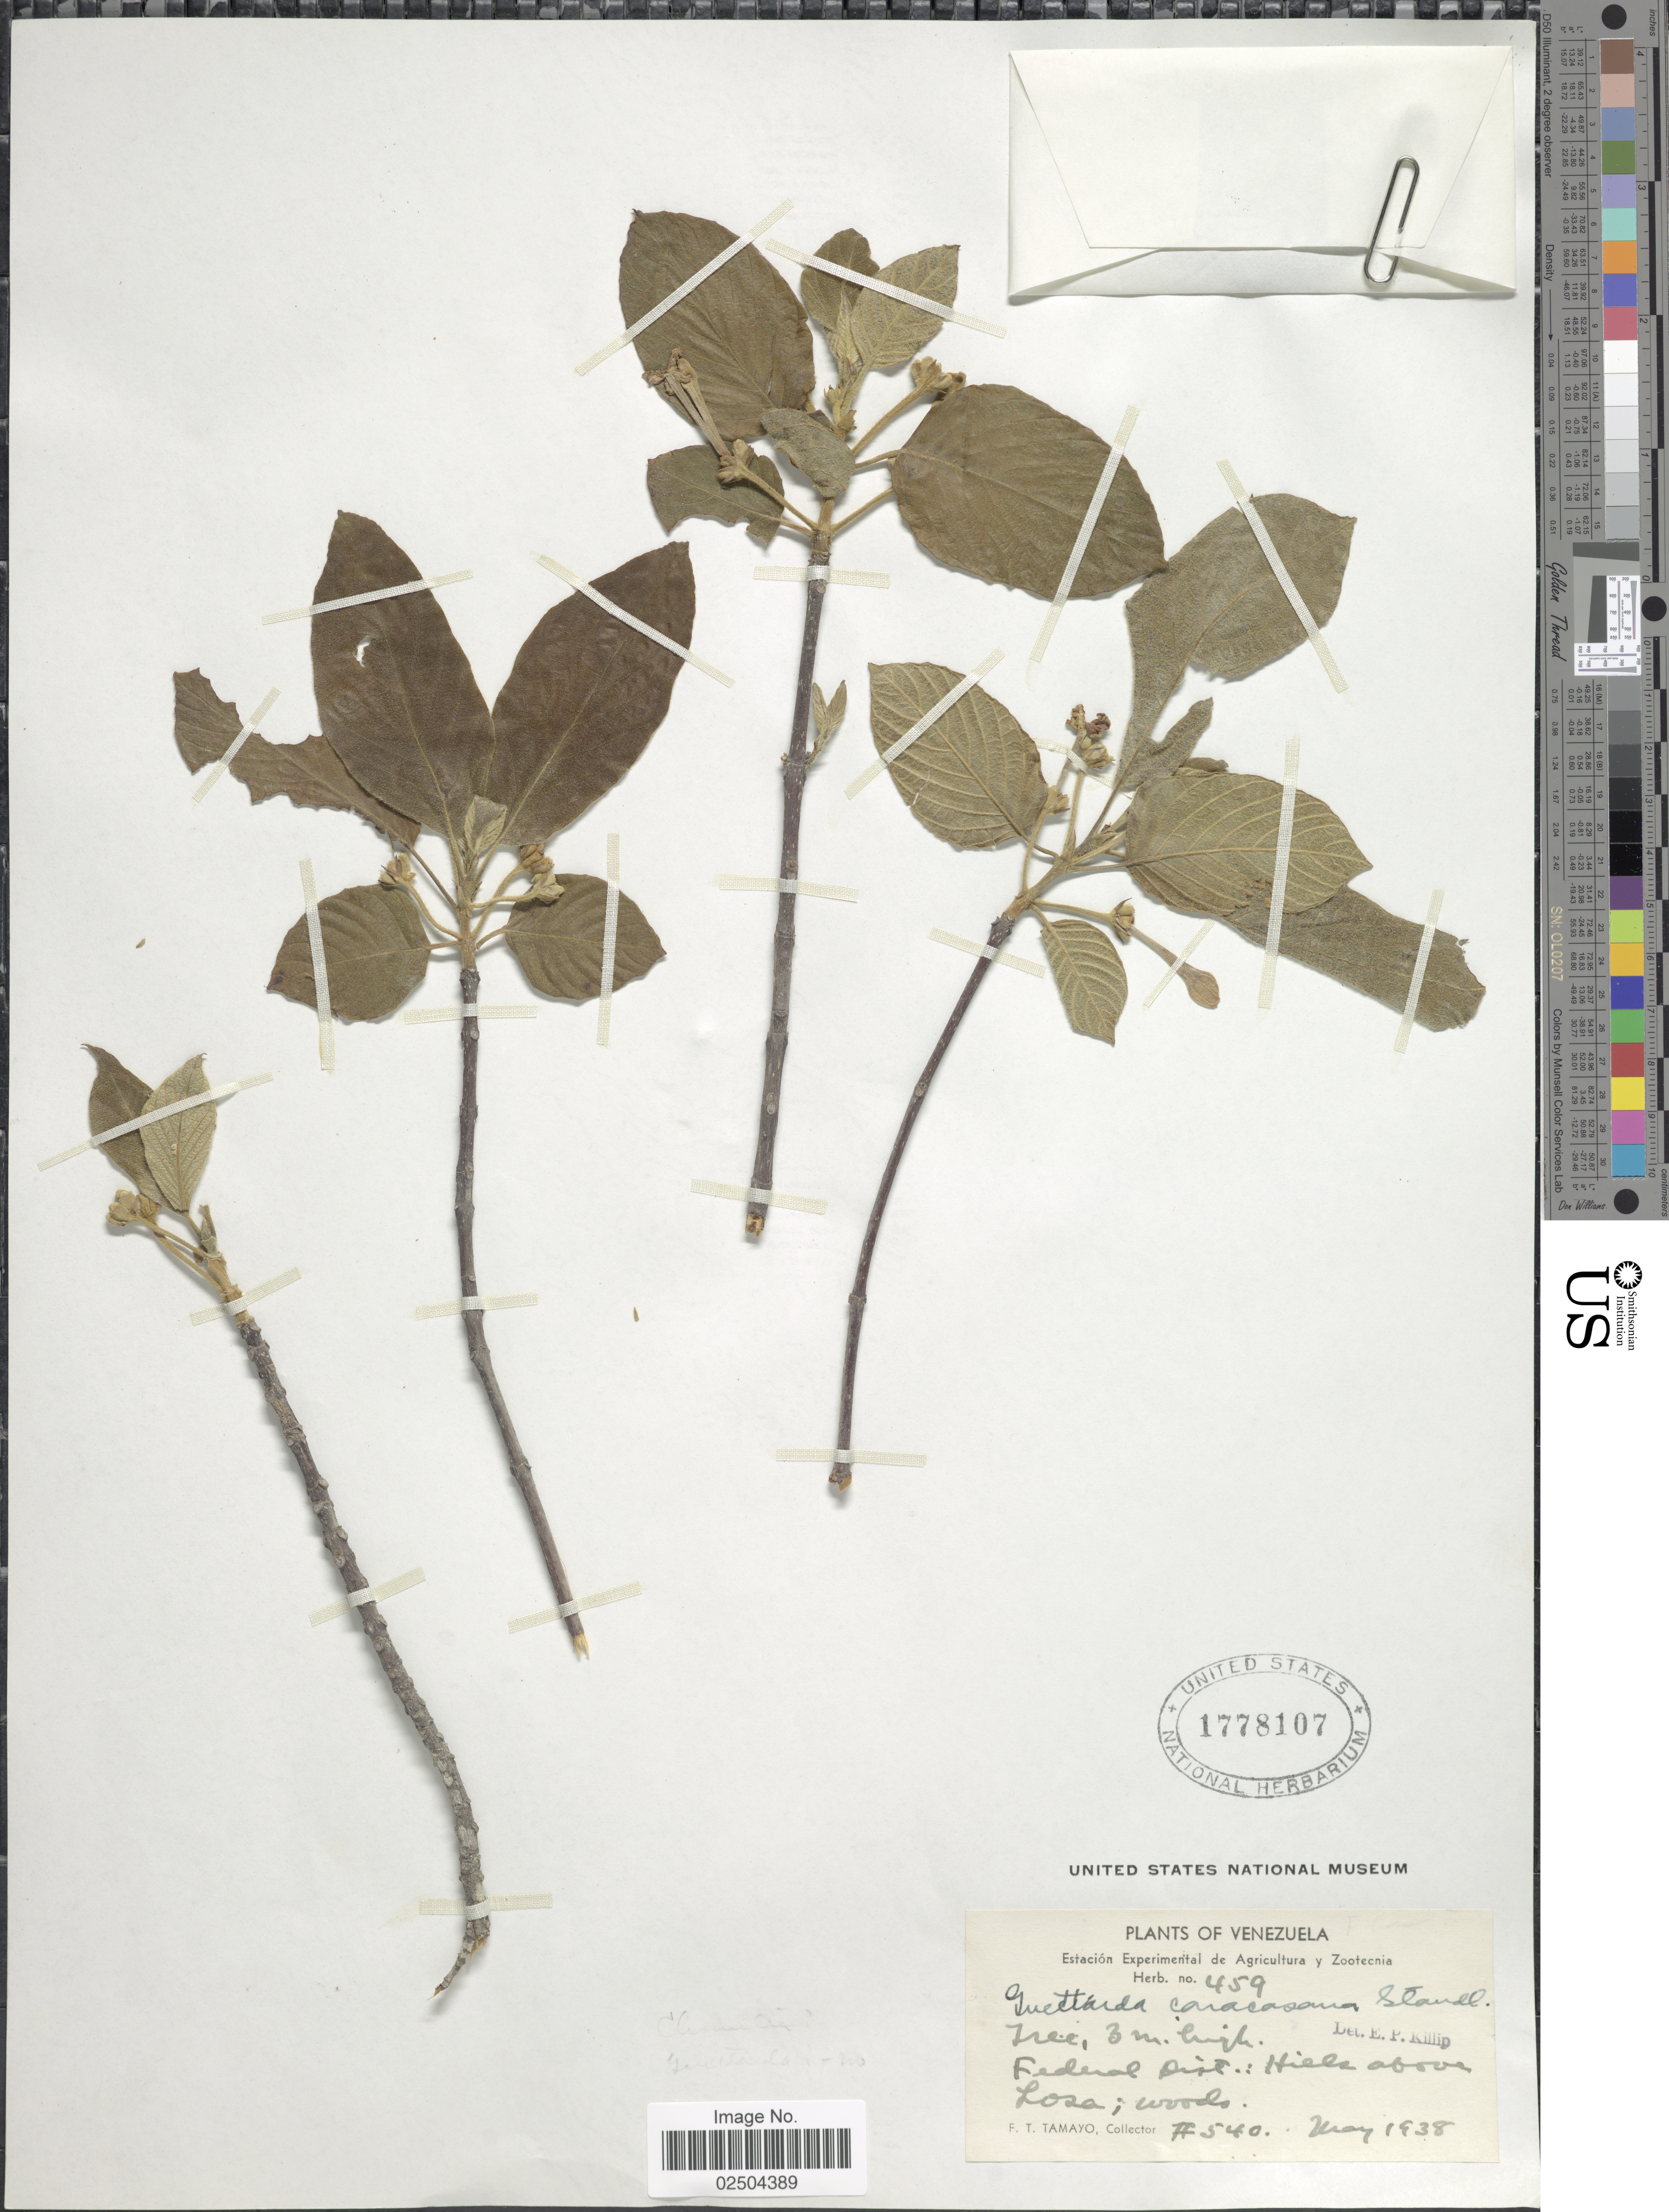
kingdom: Plantae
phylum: Tracheophyta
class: Magnoliopsida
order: Gentianales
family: Rubiaceae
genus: Guettarda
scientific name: Guettarda caracasana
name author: Standl. in Pittier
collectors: F. Tamayo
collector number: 540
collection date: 1938-05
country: Venezuela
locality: Federal Dist.: Hills above Losa, woods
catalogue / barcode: US 1778107